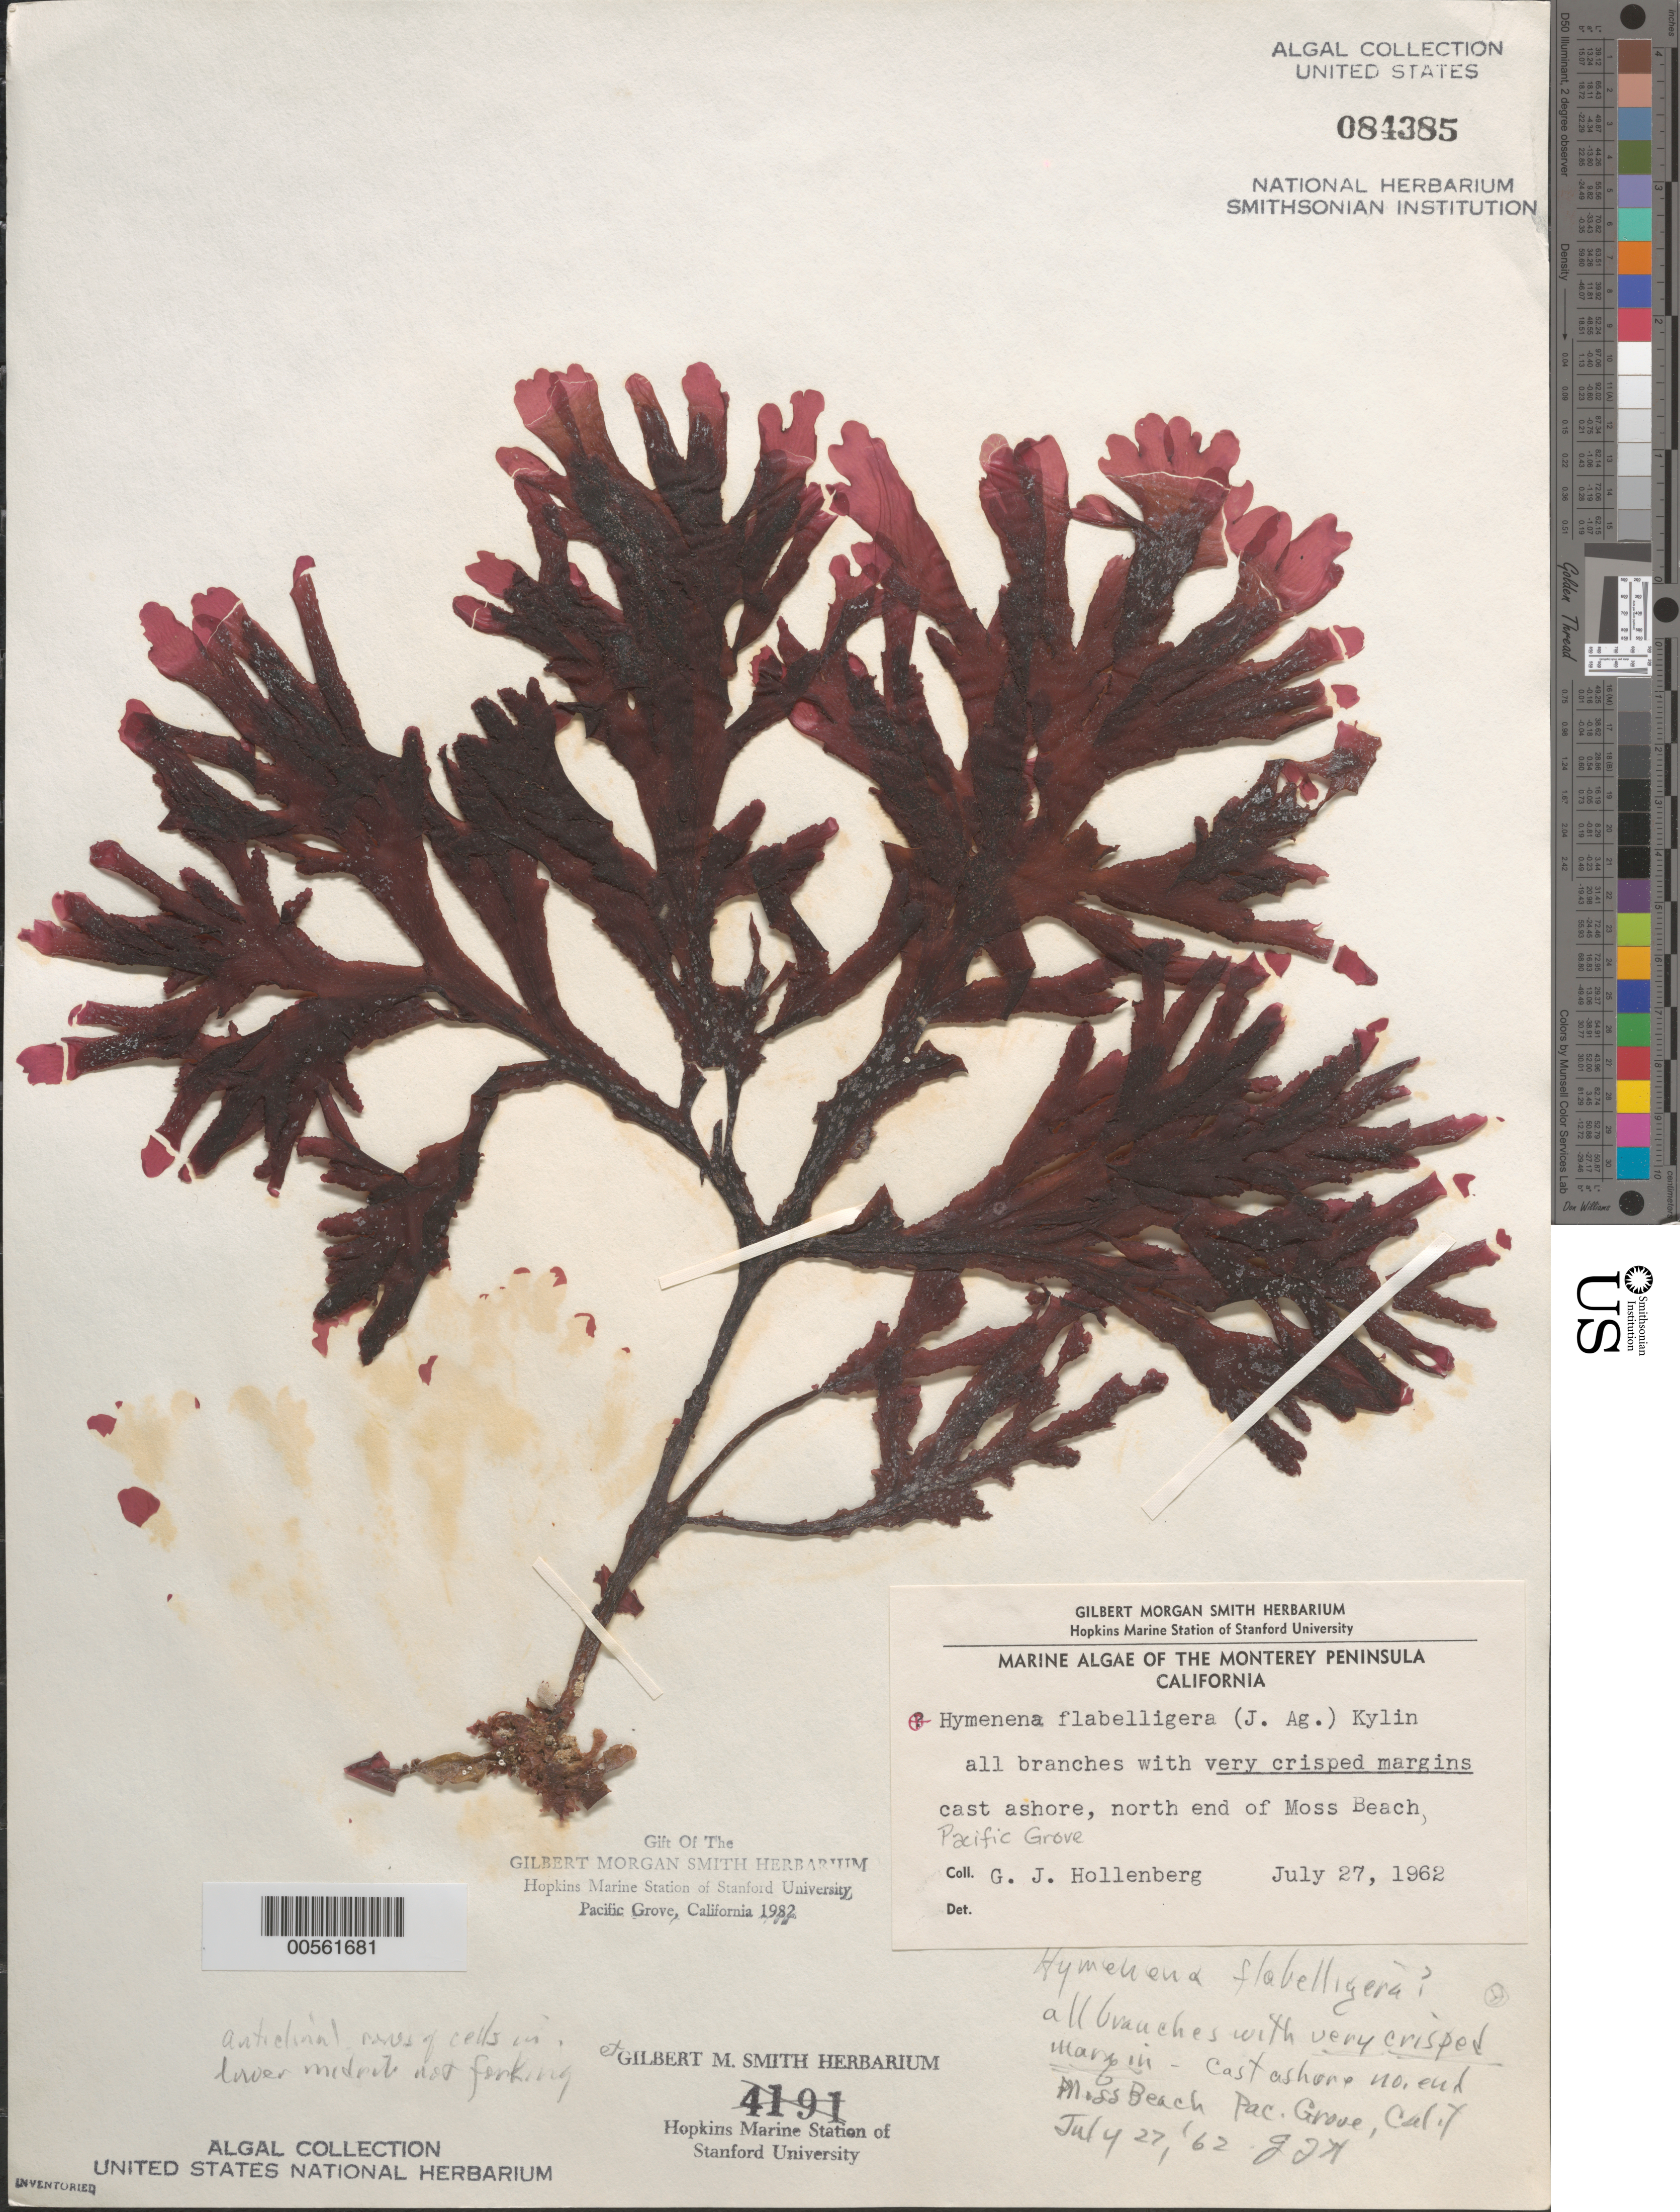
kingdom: Plantae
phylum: Rhodophyta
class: Florideophyceae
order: Ceramiales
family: Delesseriaceae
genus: Hymenena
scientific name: Hymenena flabelligera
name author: (J. Agardh) Kylin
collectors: G. Hollenberg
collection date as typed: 27 Jul 1962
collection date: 1962-07-27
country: United States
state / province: California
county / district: Monterey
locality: Moss Beach, Pacific Grove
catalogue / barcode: US 84385